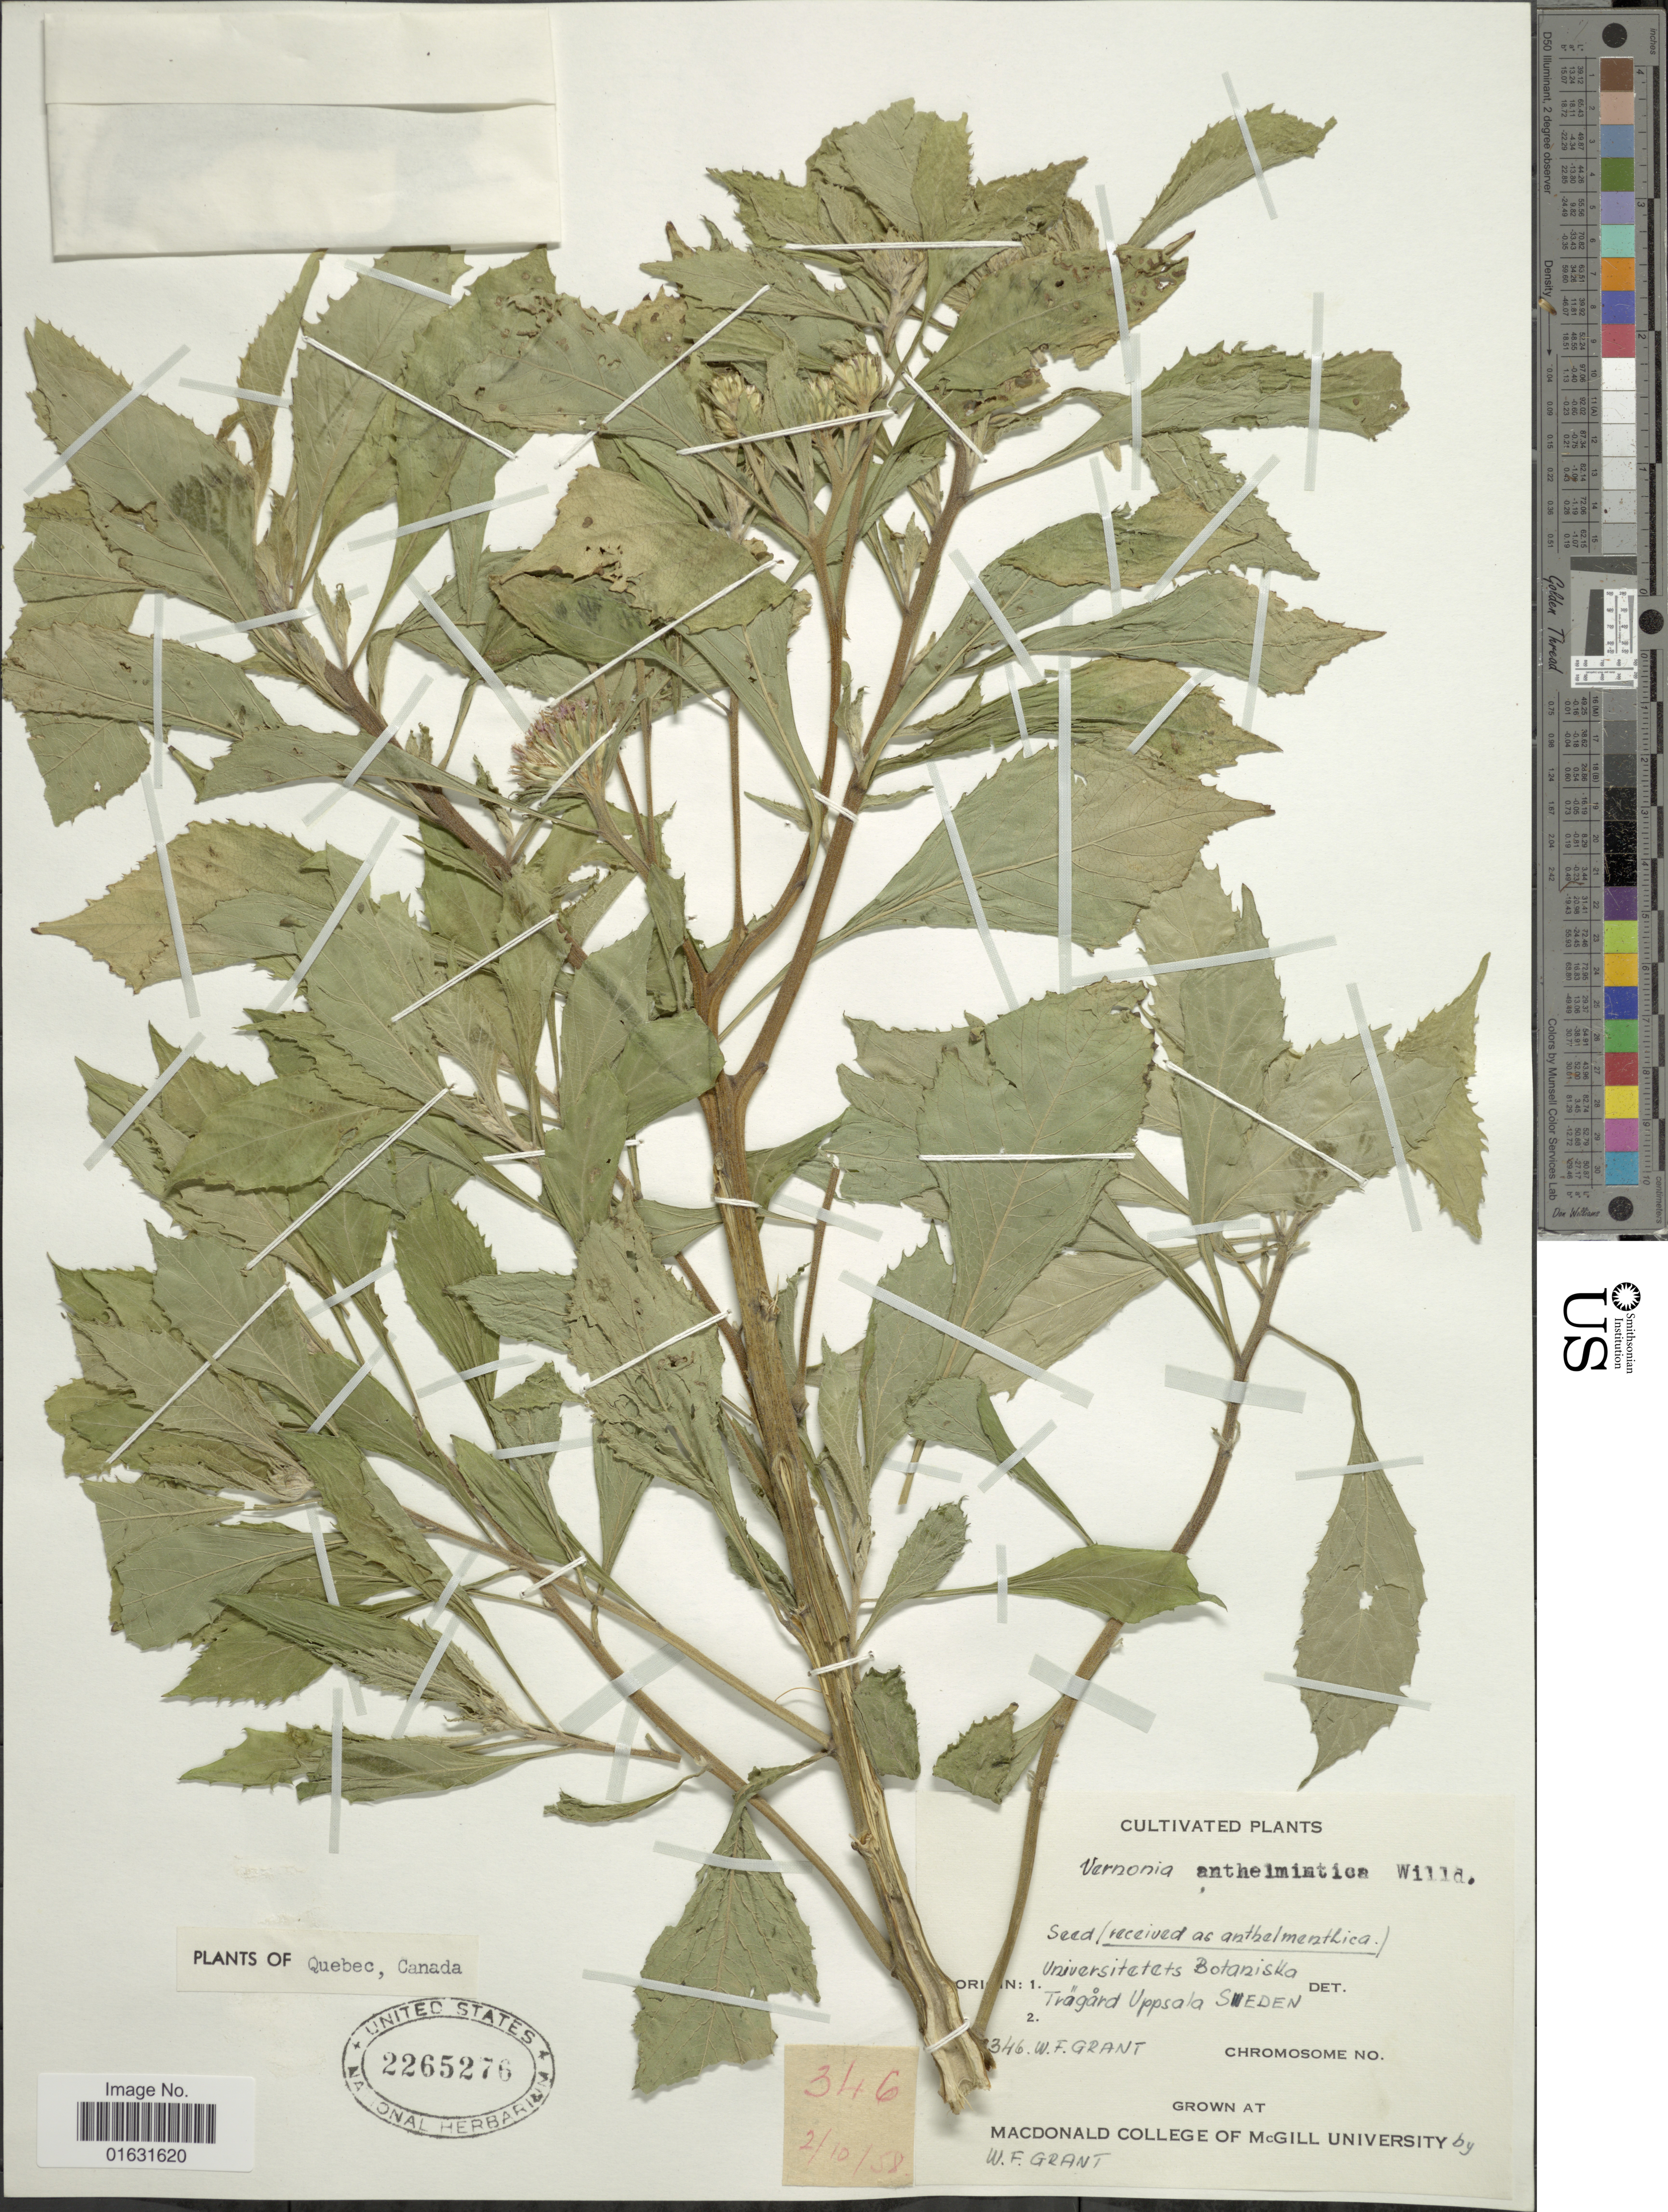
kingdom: Plantae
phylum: Tracheophyta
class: Magnoliopsida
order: Asterales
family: Asteraceae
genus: Baccharoides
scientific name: Baccharoides anthelmintica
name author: (L.) Moench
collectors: W. Grant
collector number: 346 W.F. Grant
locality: Universitetetes Botaniska [interpreted]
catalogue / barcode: US 2265276